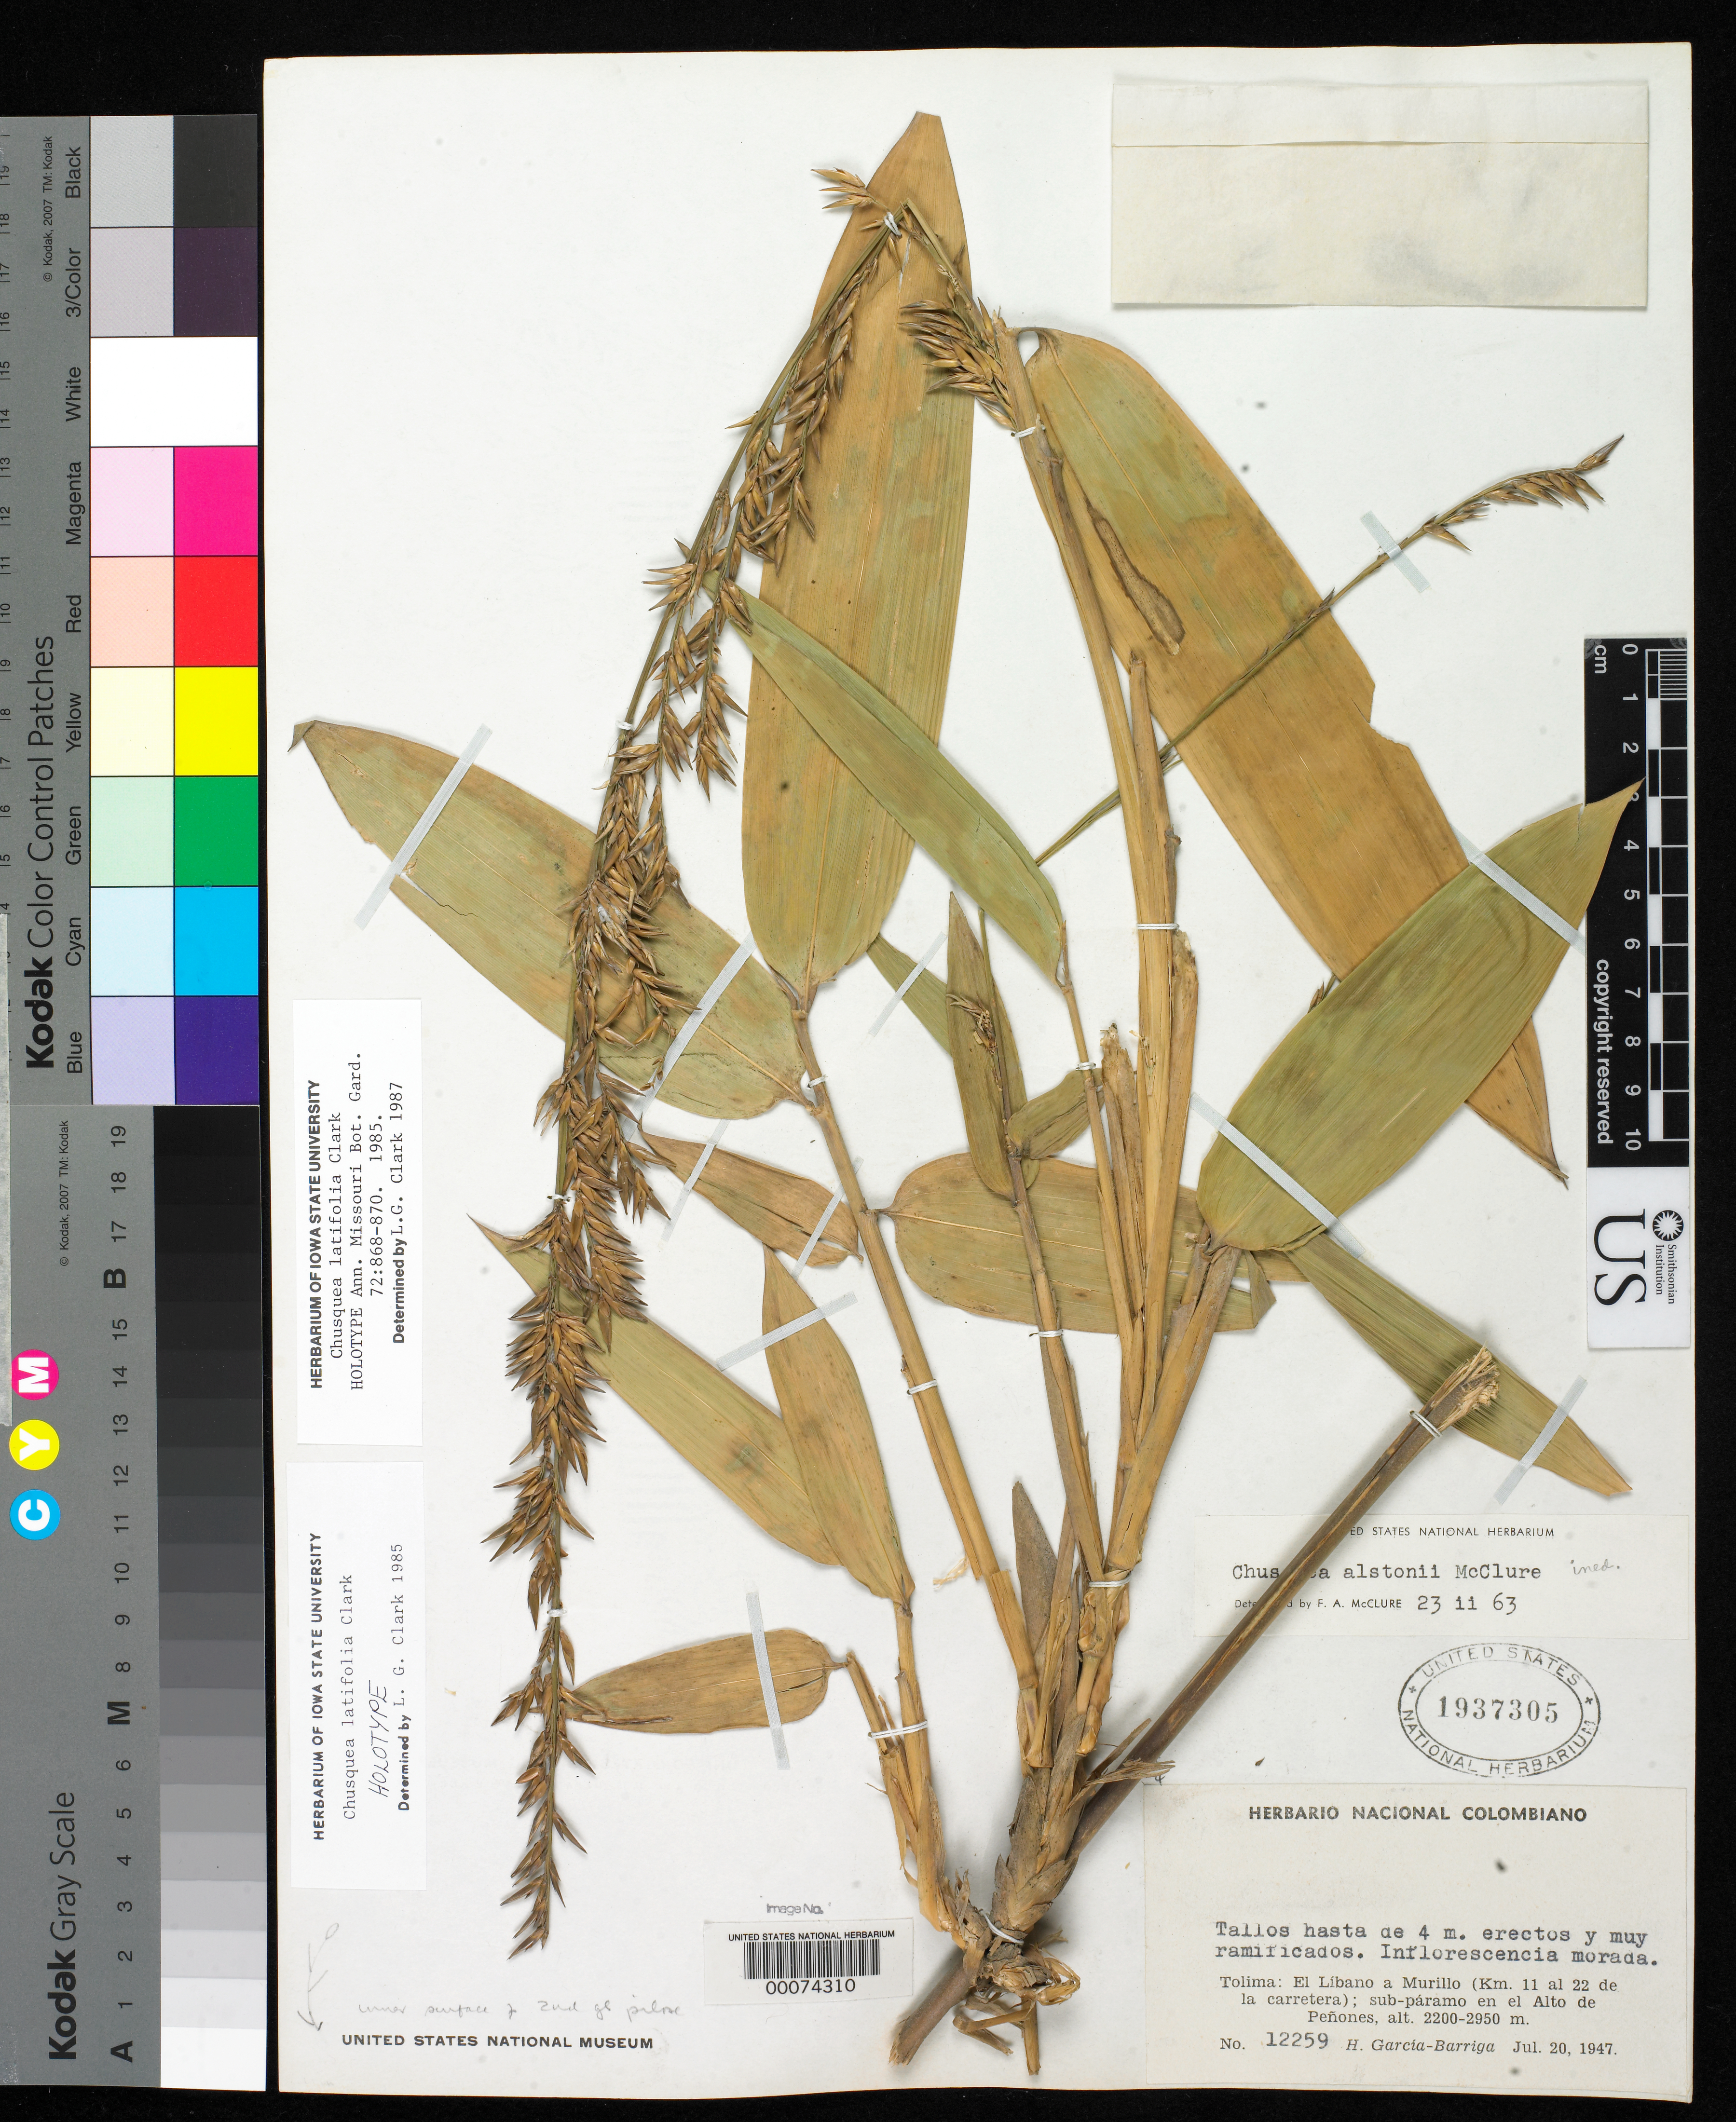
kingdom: Plantae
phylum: Tracheophyta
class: Liliopsida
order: Poales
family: Poaceae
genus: Chusquea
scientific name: Chusquea latifolia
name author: L.G. Clark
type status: Holotype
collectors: H. García Barriga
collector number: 12259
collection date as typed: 20 Jul 1947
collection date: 1947-07-20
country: Colombia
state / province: Tolima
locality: El Libano a Murillo, km 11 al 22 de la Carretera, subparamo en El Alto de Penones.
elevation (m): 2200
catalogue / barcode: US 1937305